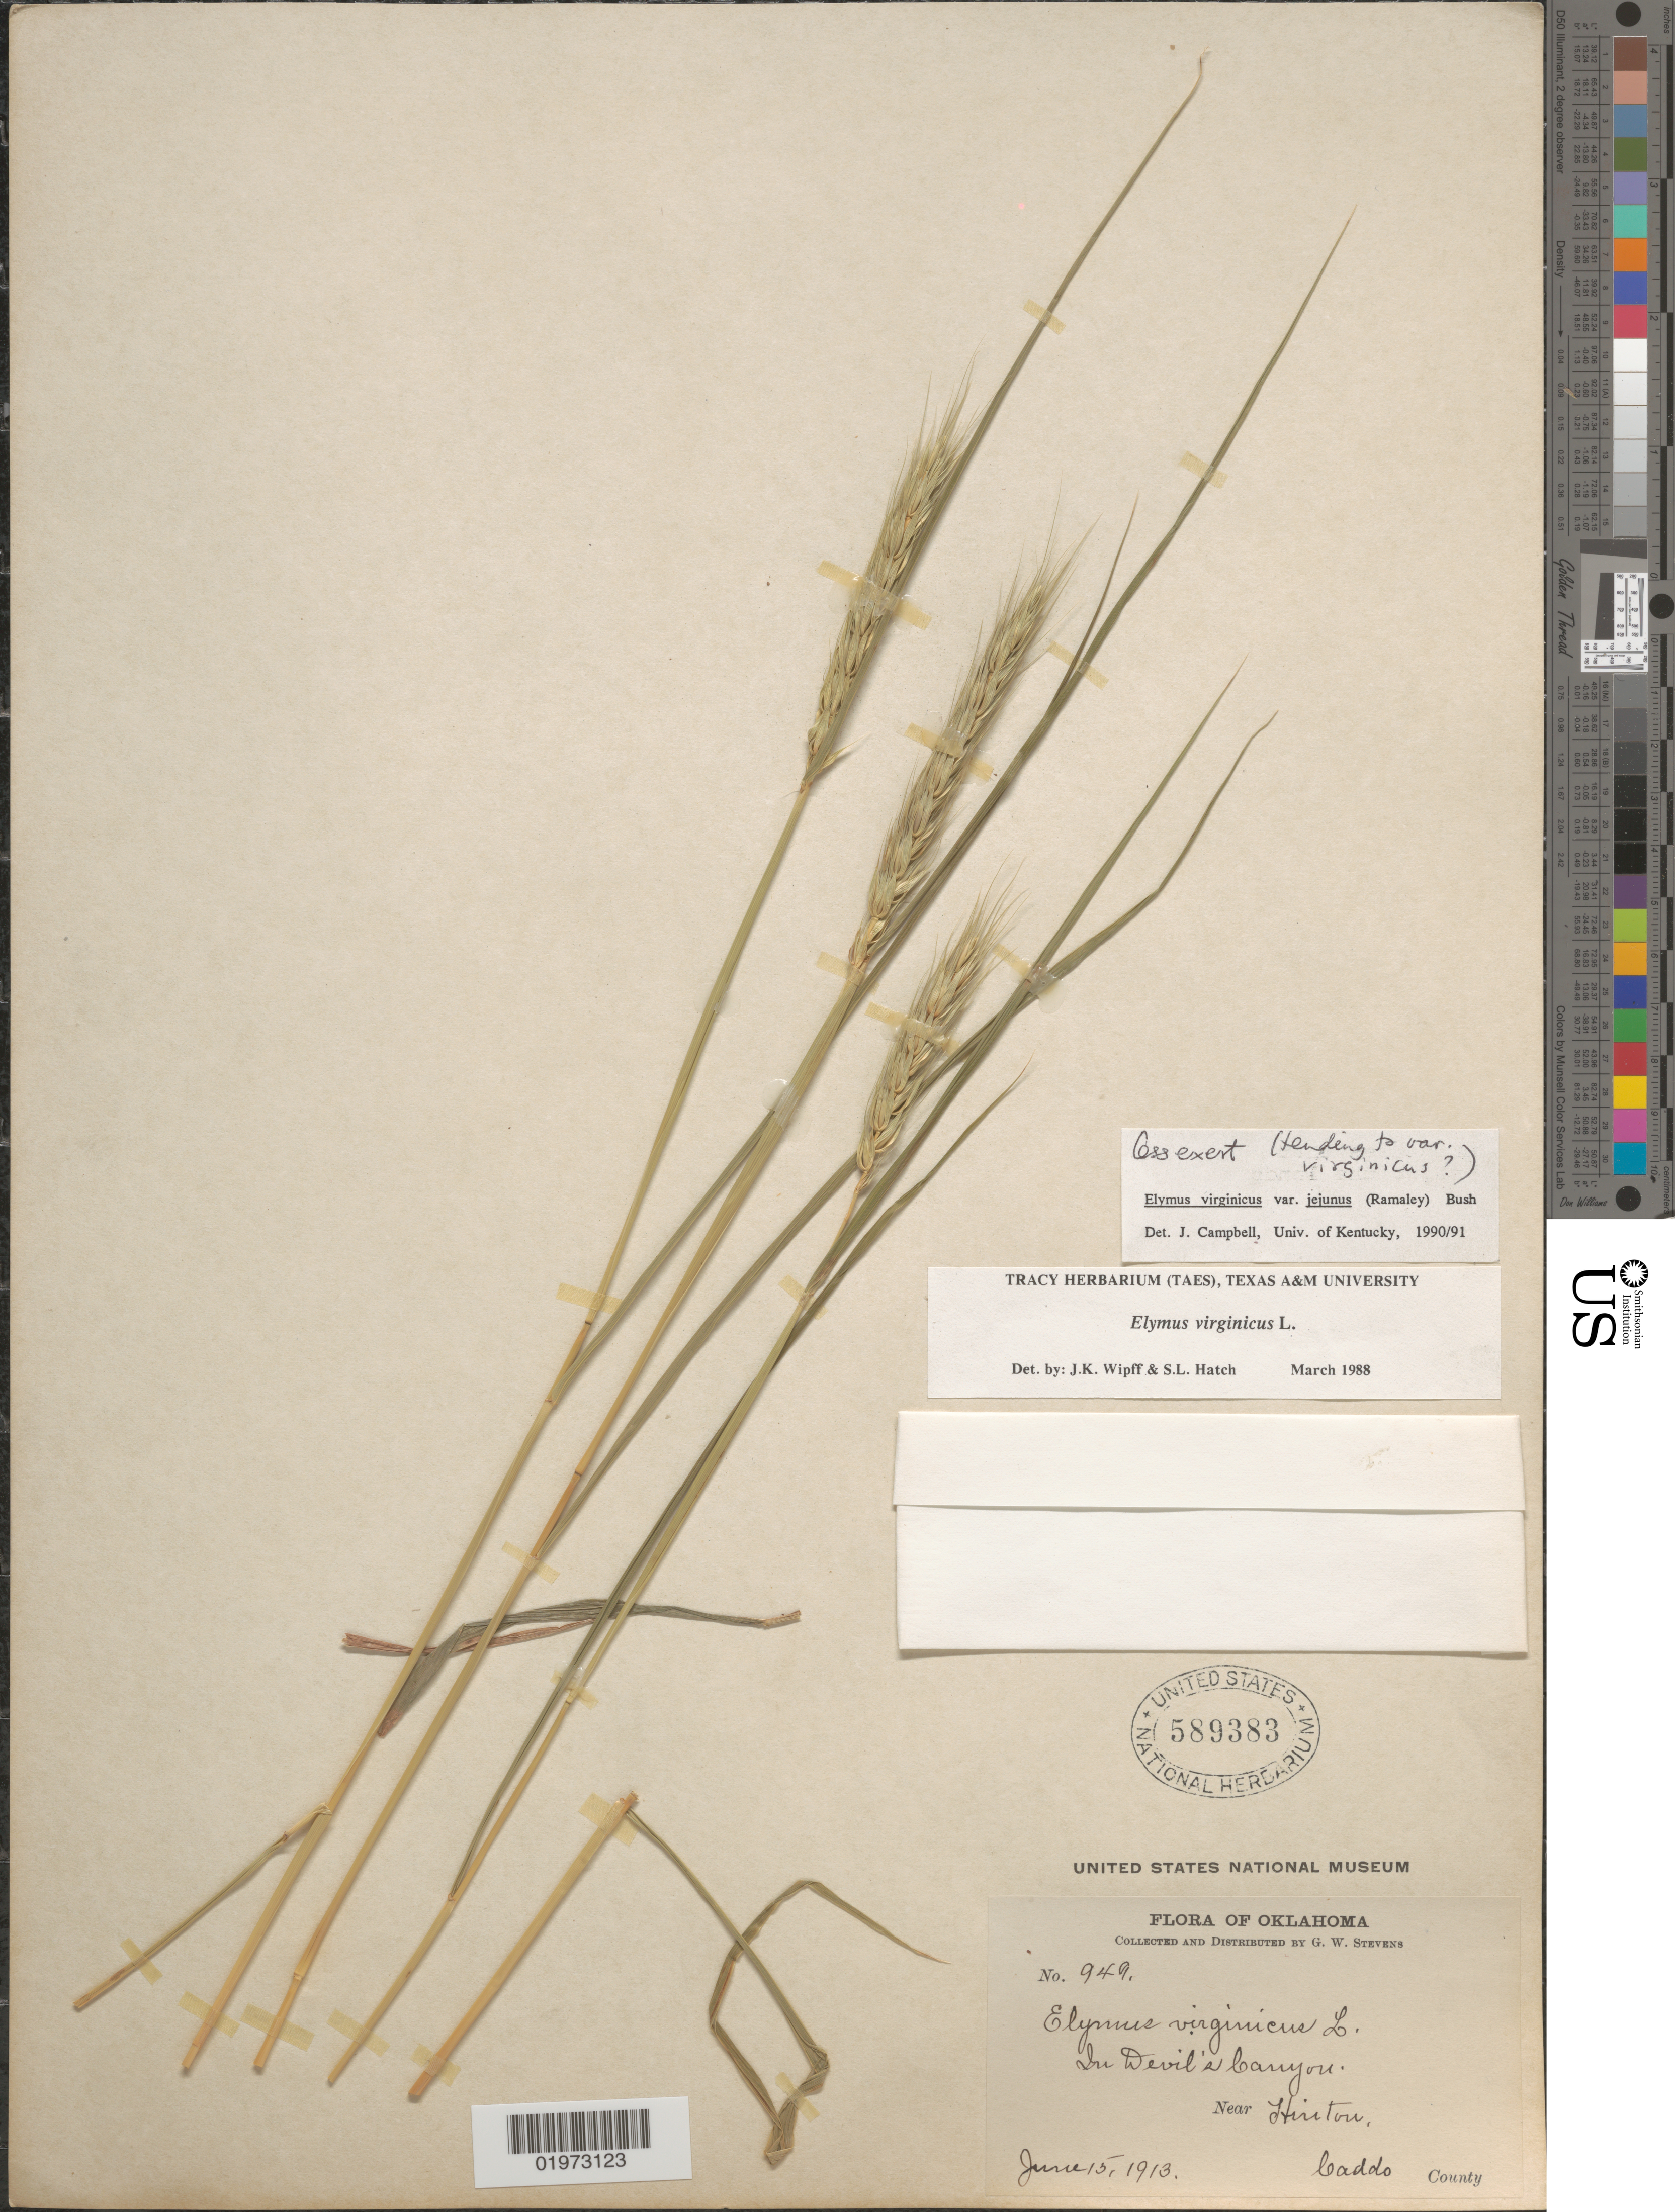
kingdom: Plantae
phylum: Tracheophyta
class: Liliopsida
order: Poales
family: Poaceae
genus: Elymus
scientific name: Elymus virginicus var. virginicus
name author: L.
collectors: G. W. Stevens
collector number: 949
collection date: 1913-06-15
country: United States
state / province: Oklahoma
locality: In Devil's Canyon. Near Hinton, Caddo County.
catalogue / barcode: US 589383